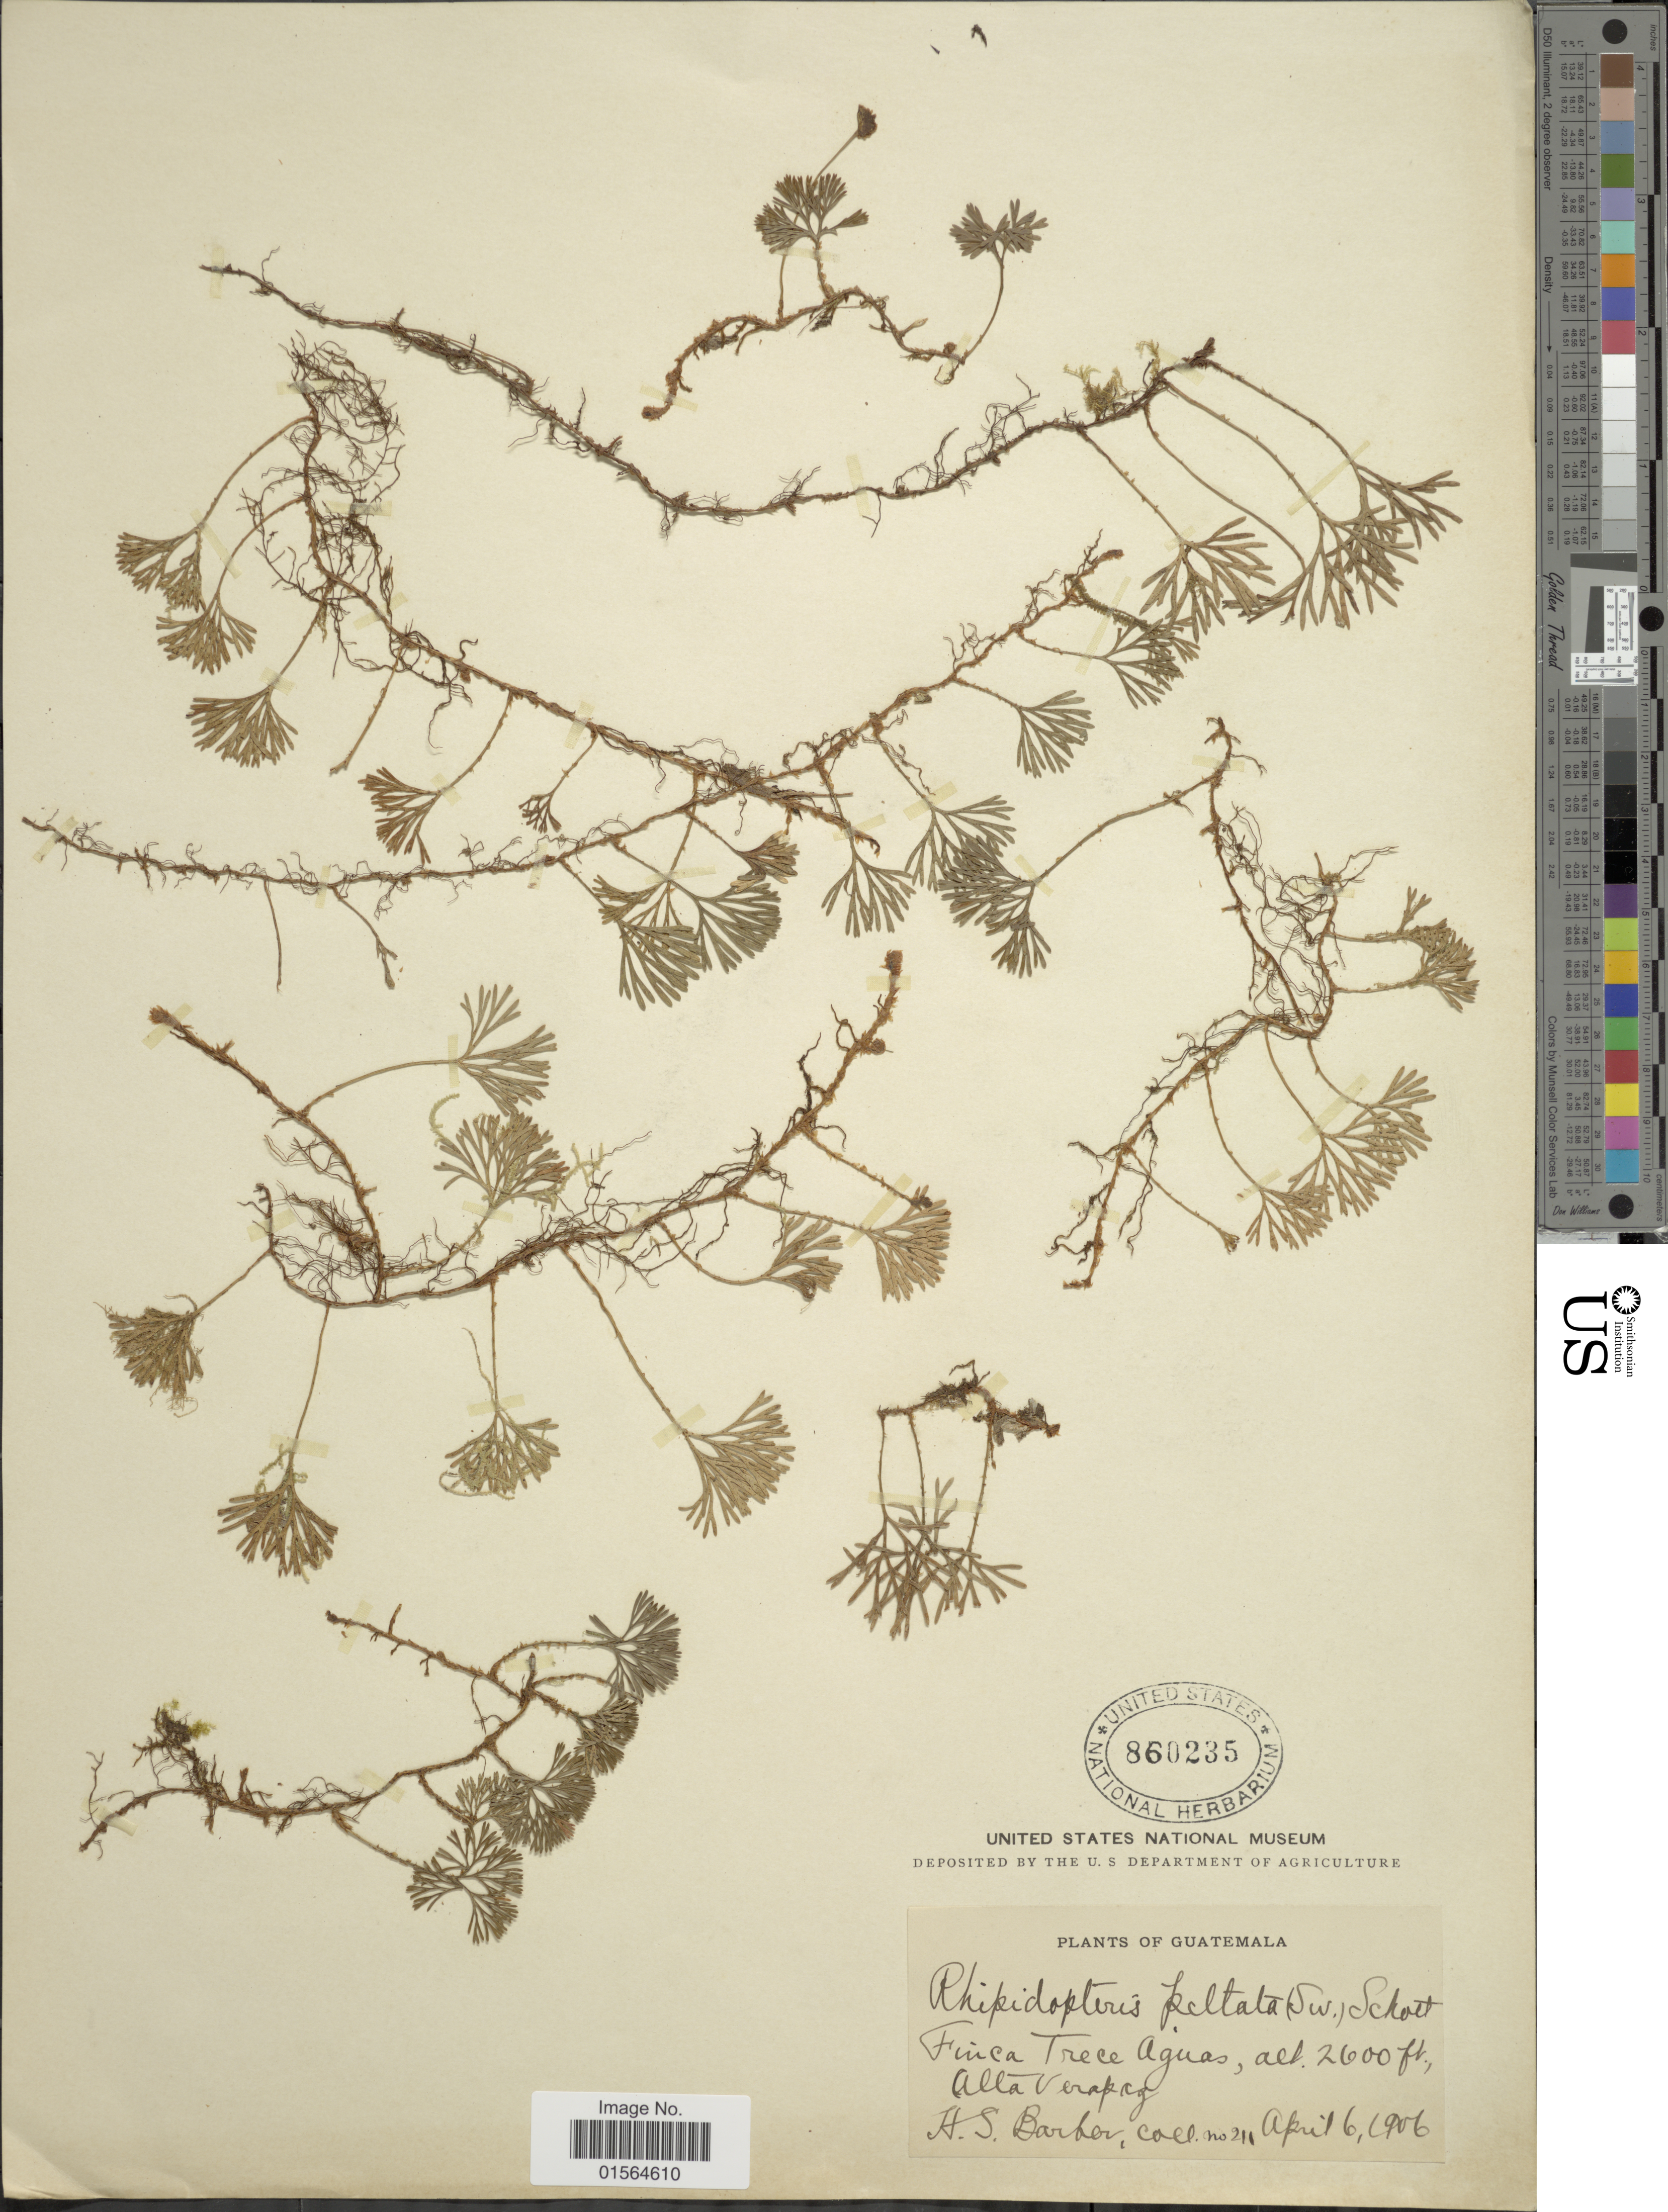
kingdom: Plantae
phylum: Tracheophyta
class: Polypodiopsida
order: Polypodiales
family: Dryopteridaceae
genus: Elaphoglossum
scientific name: Elaphoglossum peltatum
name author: (Sw.) Urb.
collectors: H. Barber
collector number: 211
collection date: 1906-04-06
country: Guatemala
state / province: Alta Verapaz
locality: Finca Trece Aguas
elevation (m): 792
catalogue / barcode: US 860235